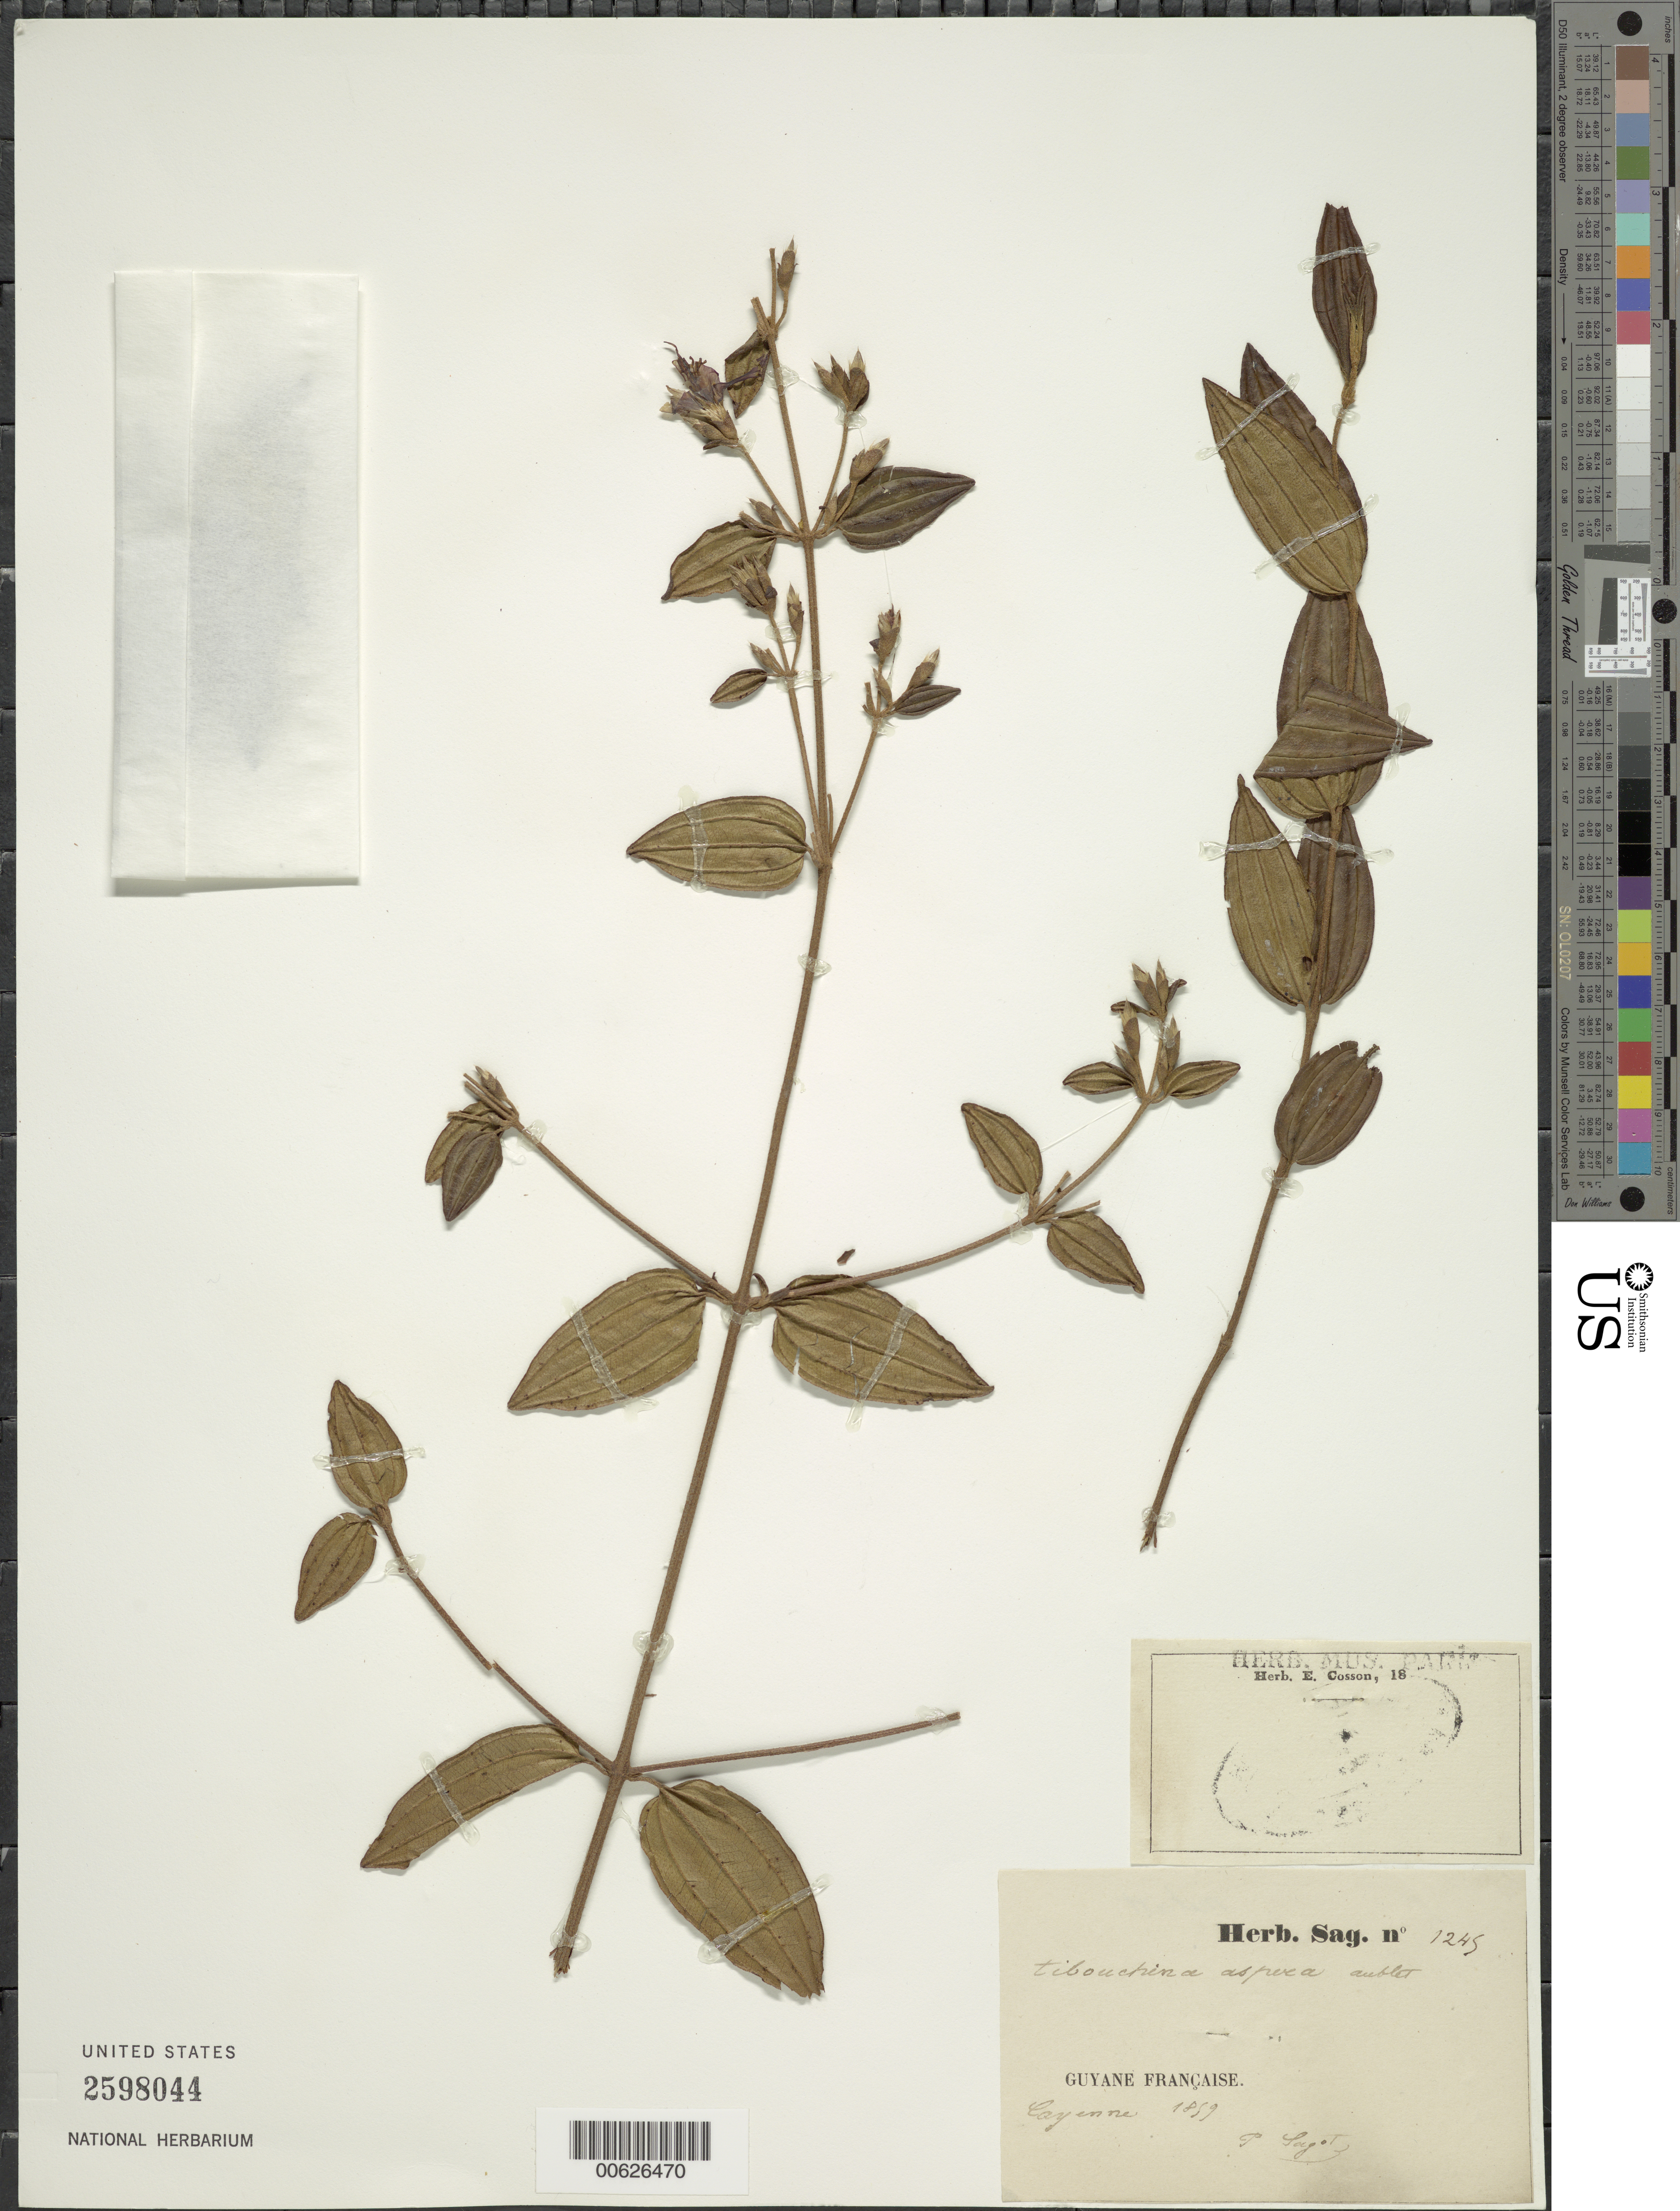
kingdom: Plantae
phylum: Tracheophyta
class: Magnoliopsida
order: Myrtales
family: Melastomataceae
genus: Tibouchina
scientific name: Tibouchina aspera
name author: Aubl.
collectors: P. A. Sagot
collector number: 1245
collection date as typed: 1859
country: French Guiana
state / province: Cayenne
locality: Cayenne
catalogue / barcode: US 2598044